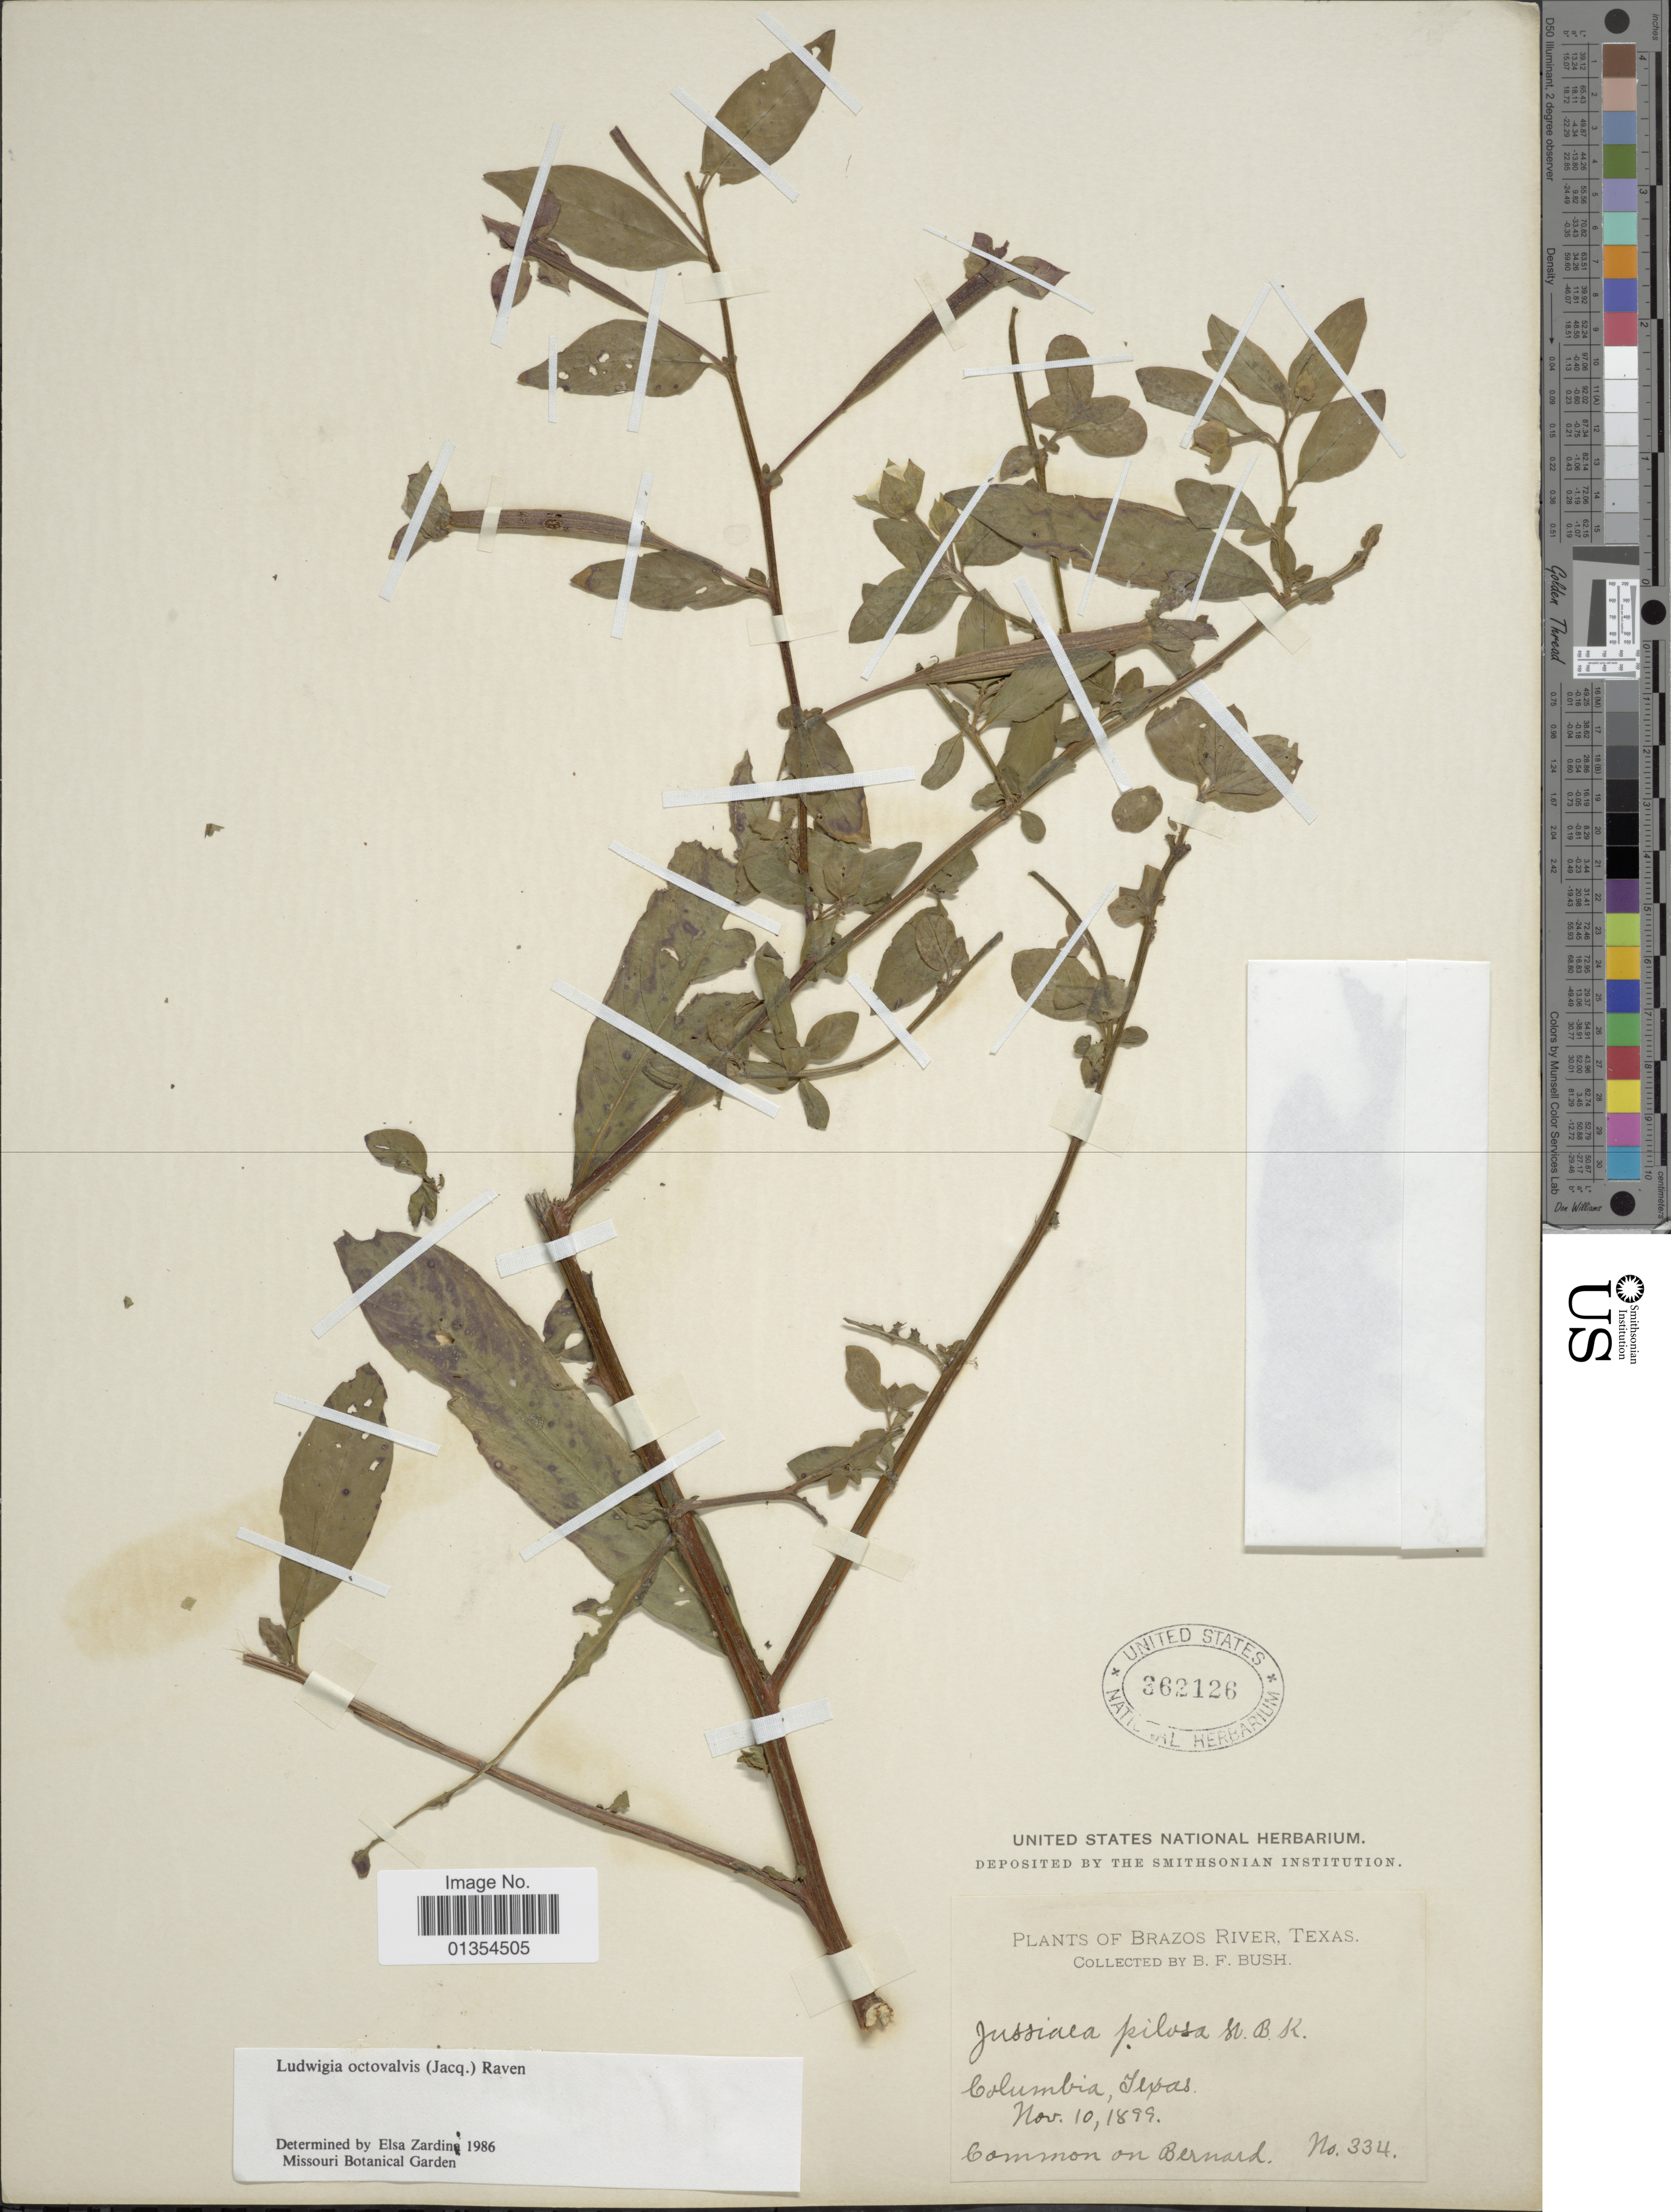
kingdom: Plantae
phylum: Tracheophyta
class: Magnoliopsida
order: Myrtales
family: Onagraceae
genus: Ludwigia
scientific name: Ludwigia octovalvis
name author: (Jacq.) P.H. Raven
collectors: B. F. Bush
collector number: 334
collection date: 1899-11-10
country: United States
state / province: Texas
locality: Brazos River, Columbia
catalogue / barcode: US 362126